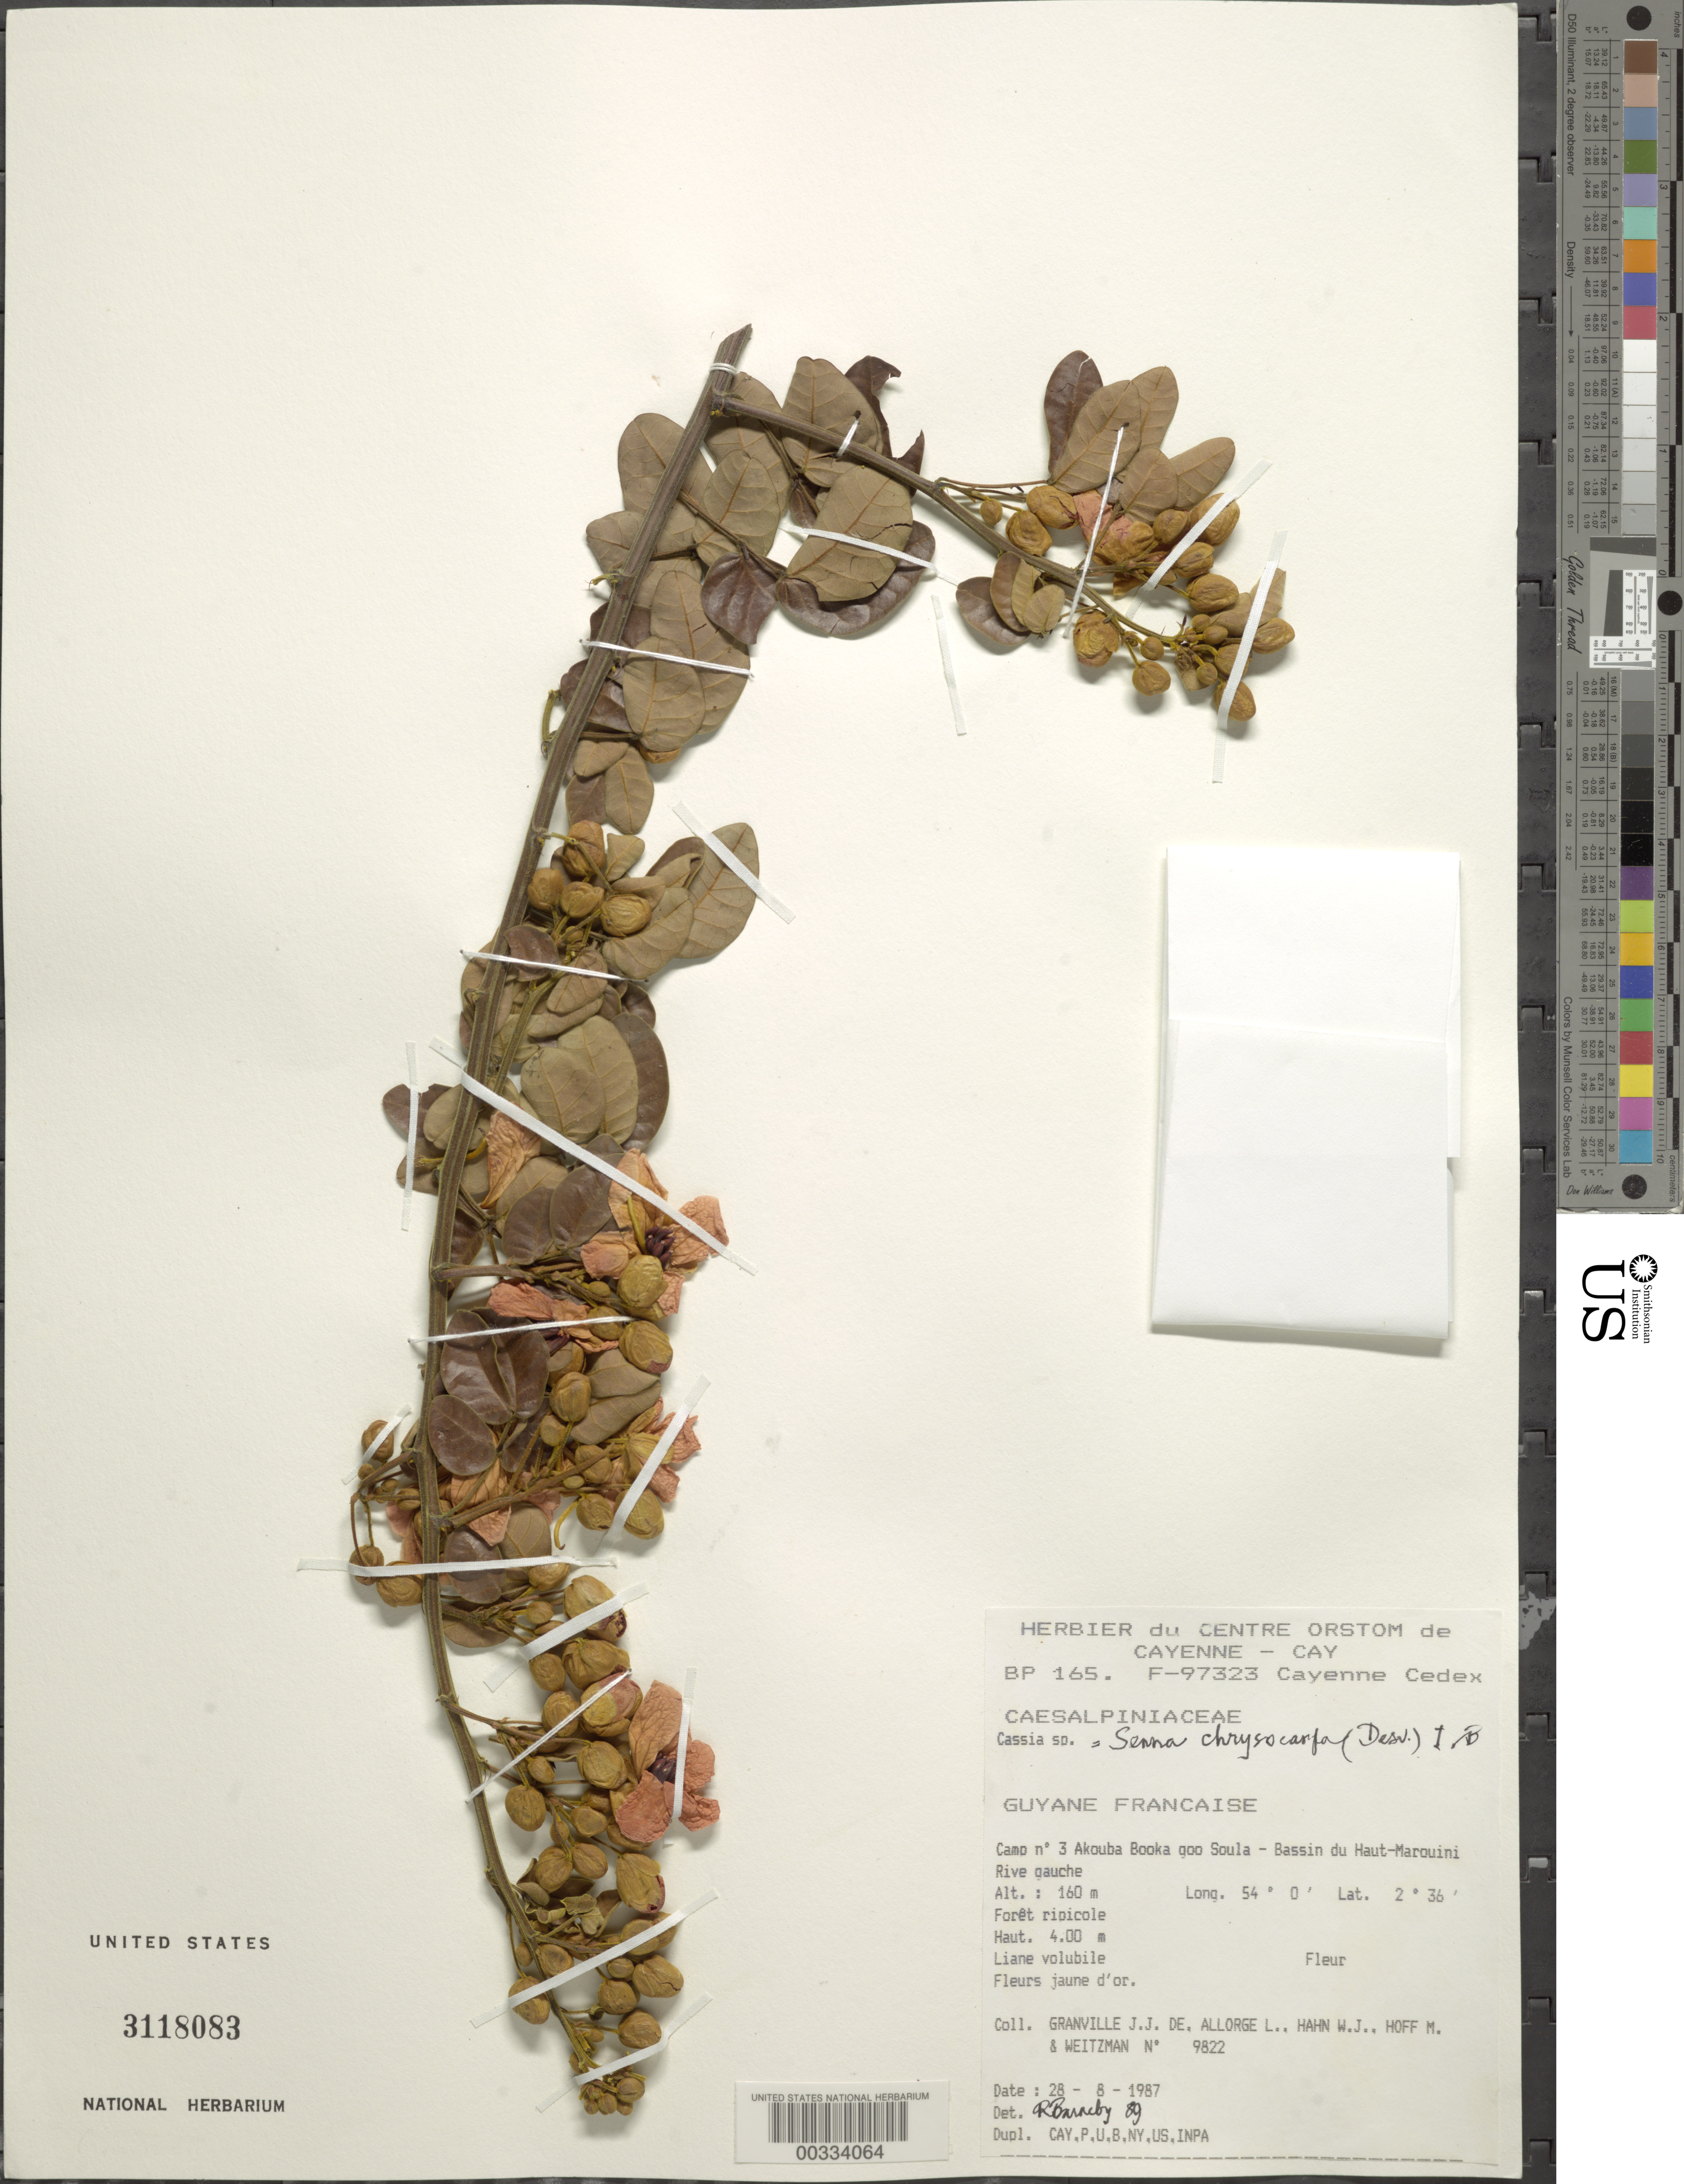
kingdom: Plantae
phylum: Tracheophyta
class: Magnoliopsida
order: Fabales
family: Fabaceae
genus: Senna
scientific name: Senna chrysocarpa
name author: (Desv.) H.S. Irwin & Barneby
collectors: J.-J. de Granville, L. Allorge, W. J. Hahn, M. Hoff & A. L. Weitzman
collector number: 9822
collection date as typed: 28 Aug 1987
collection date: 1987-08-28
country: French Guiana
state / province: Saint-Laurent-du-Maroni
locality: Camp no. 3 akouba booka goo soula; basin of haut-marouini river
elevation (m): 160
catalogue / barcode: US 3118083